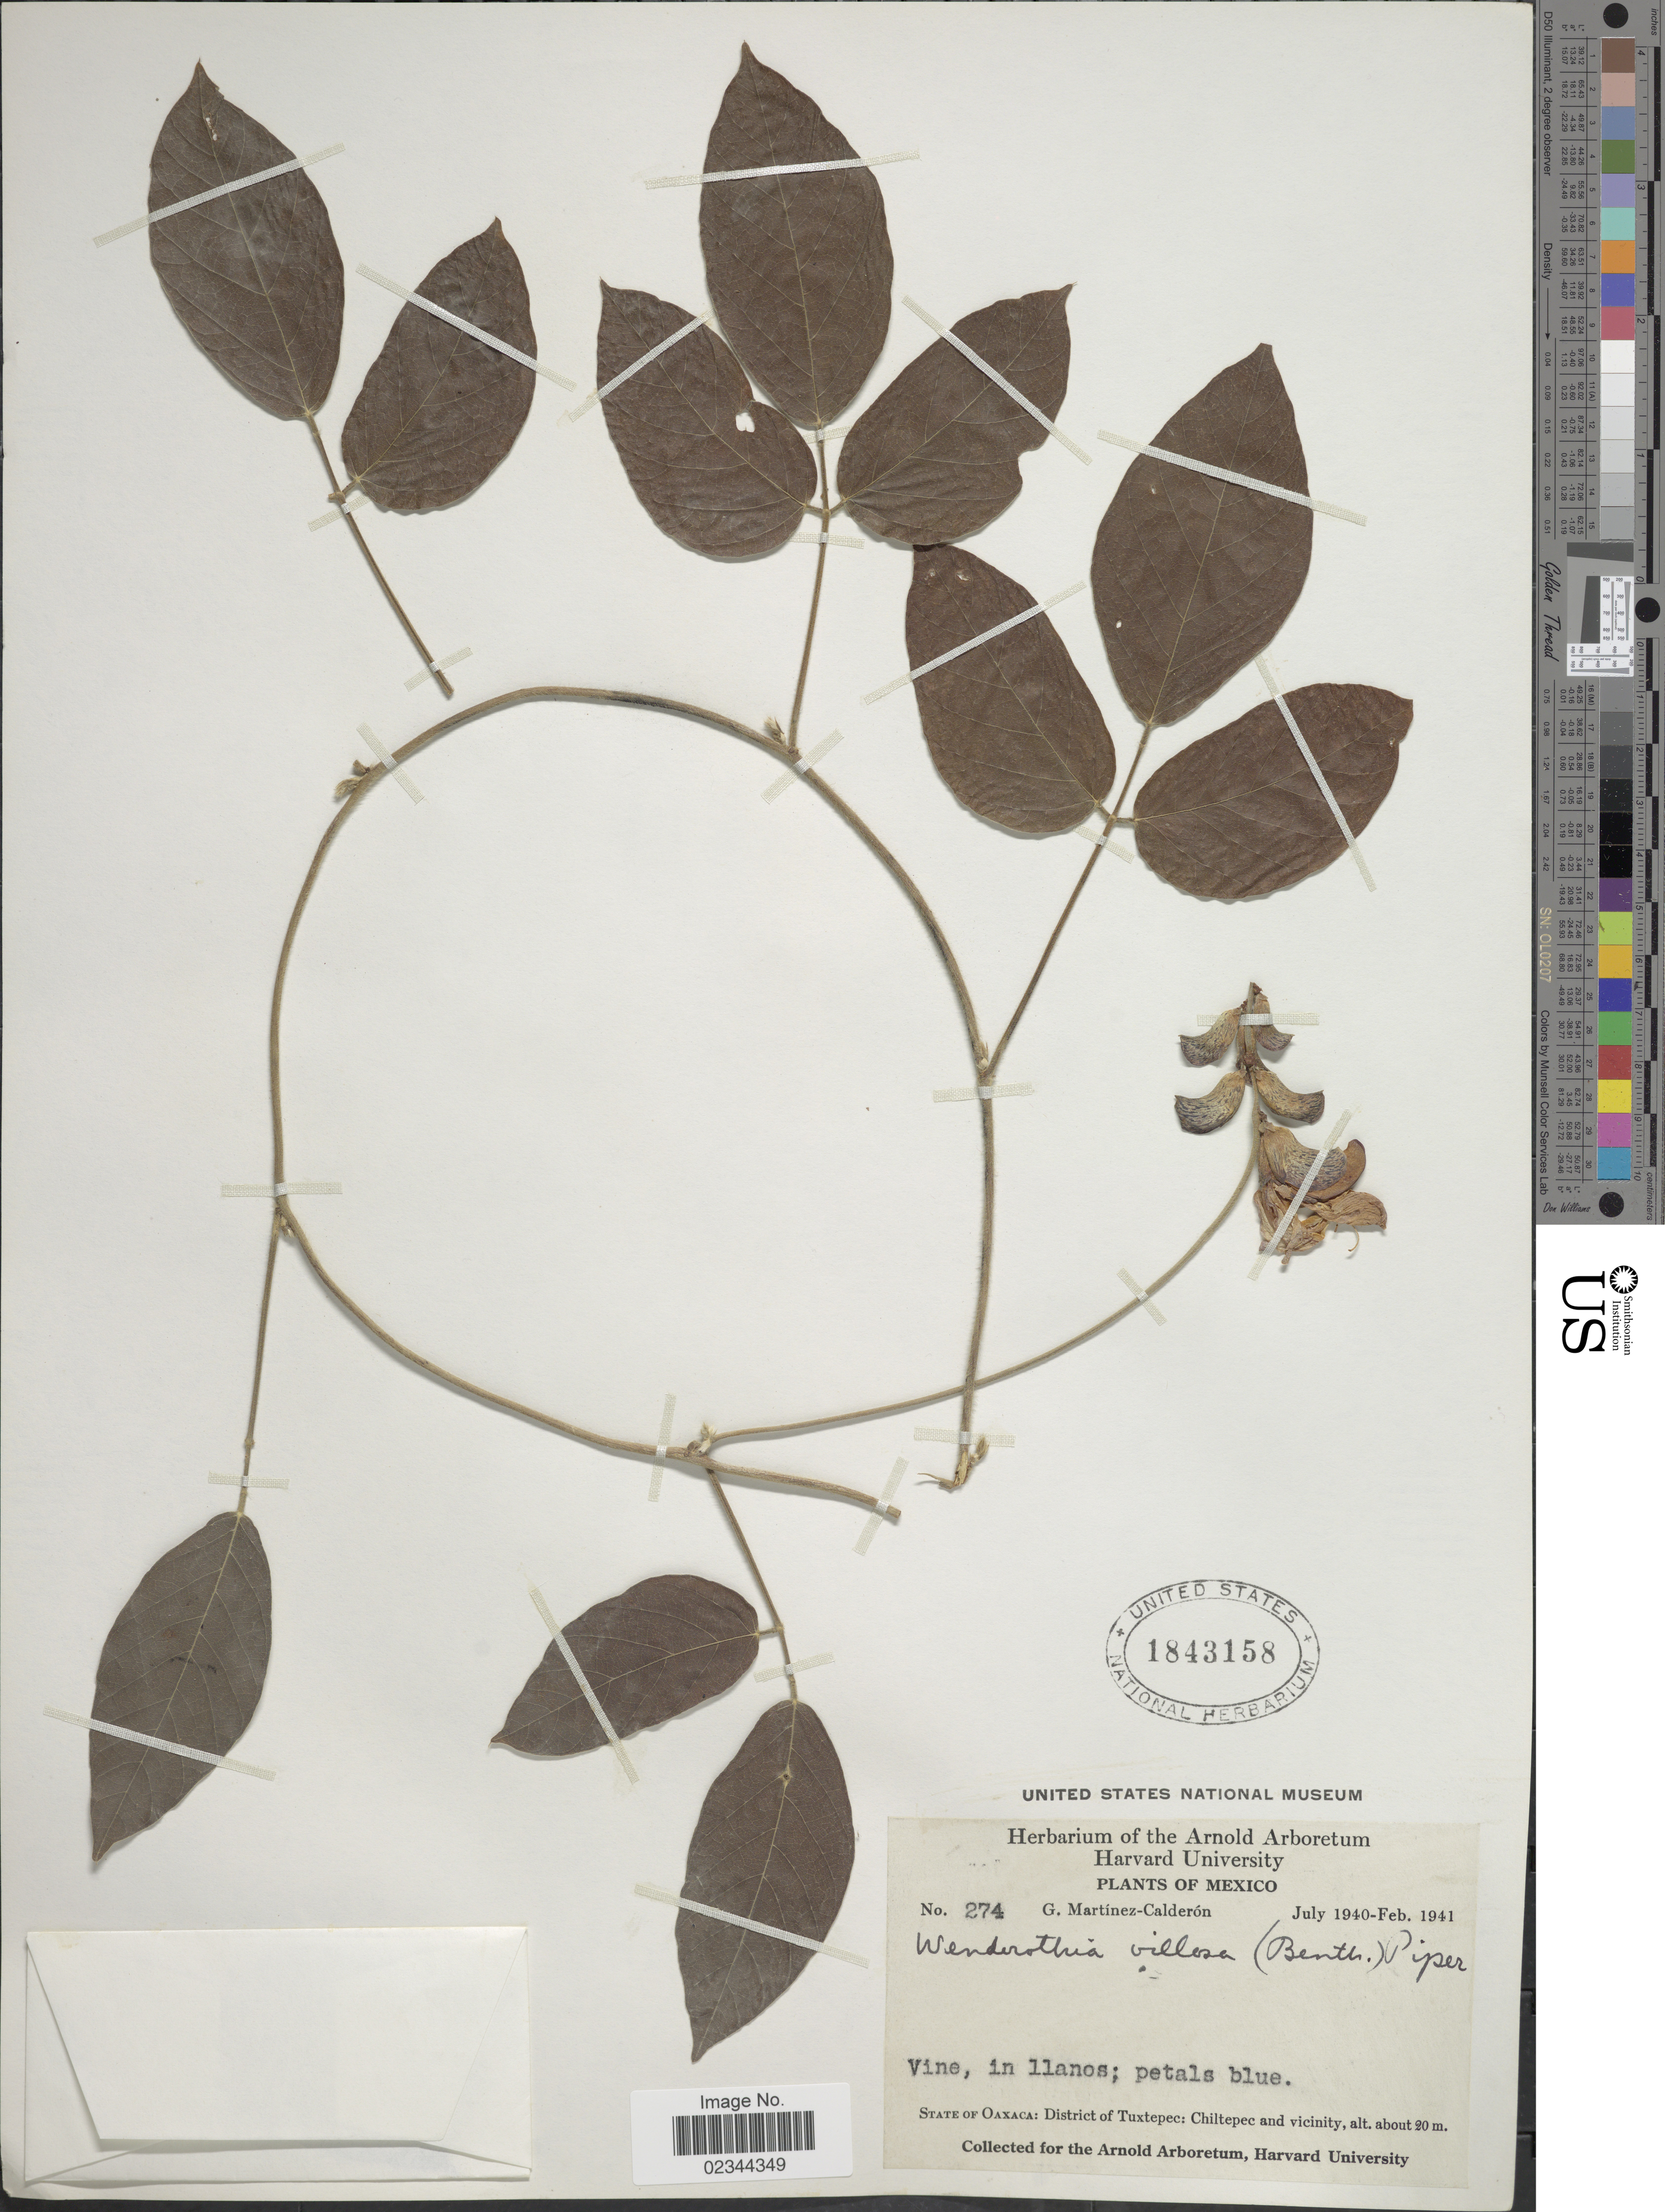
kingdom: Plantae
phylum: Tracheophyta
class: Magnoliopsida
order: Fabales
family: Fabaceae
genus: Canavalia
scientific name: Canavalia villosa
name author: Benth.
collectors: G. Martínez Calderón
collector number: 274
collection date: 1940-07/1941-02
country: Mexico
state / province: Oaxaca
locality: In llanos, District of Tuxtepec: Chiltepec and vicinity.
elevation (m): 20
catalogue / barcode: US 1843158